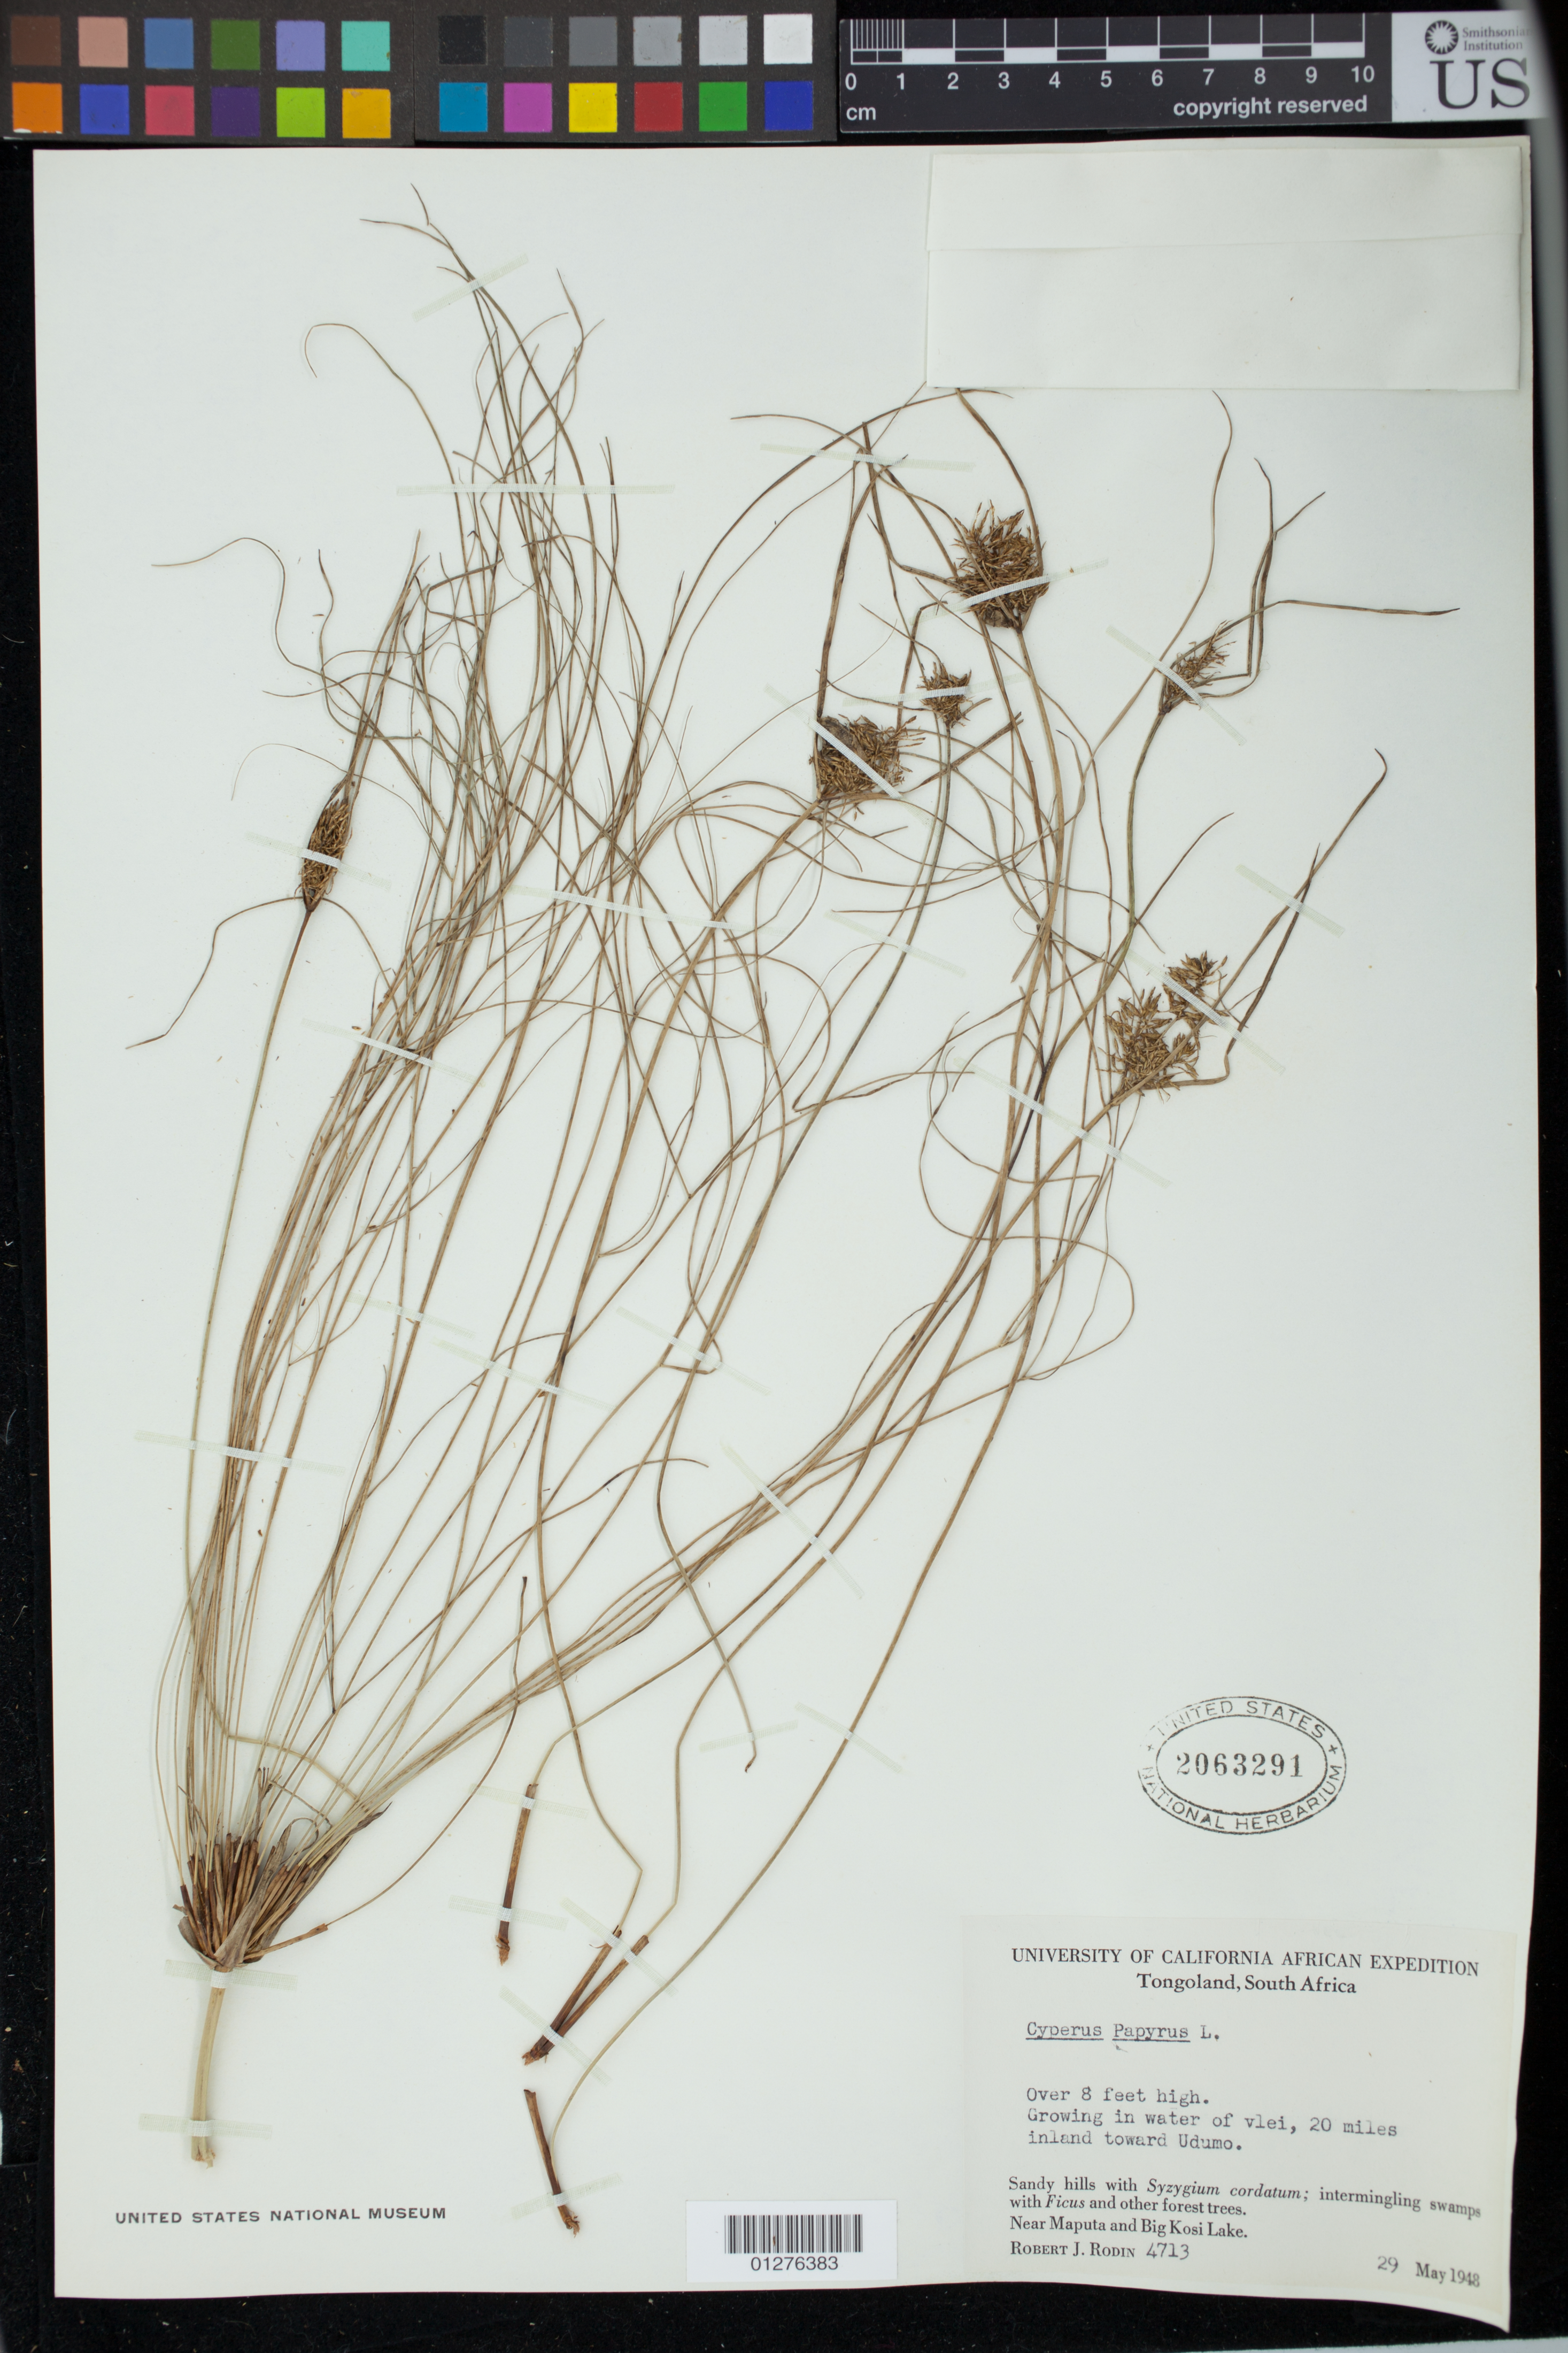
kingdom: Plantae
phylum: Tracheophyta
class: Liliopsida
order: Poales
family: Cyperaceae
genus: Cyperus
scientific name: Cyperus papyrus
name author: L.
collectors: R. J. Rodin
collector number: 4713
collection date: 1948-05-29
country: South Africa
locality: Tongoland, near Maputa and Big Kosi Lake.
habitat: In water of vlei.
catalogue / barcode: US 2063291